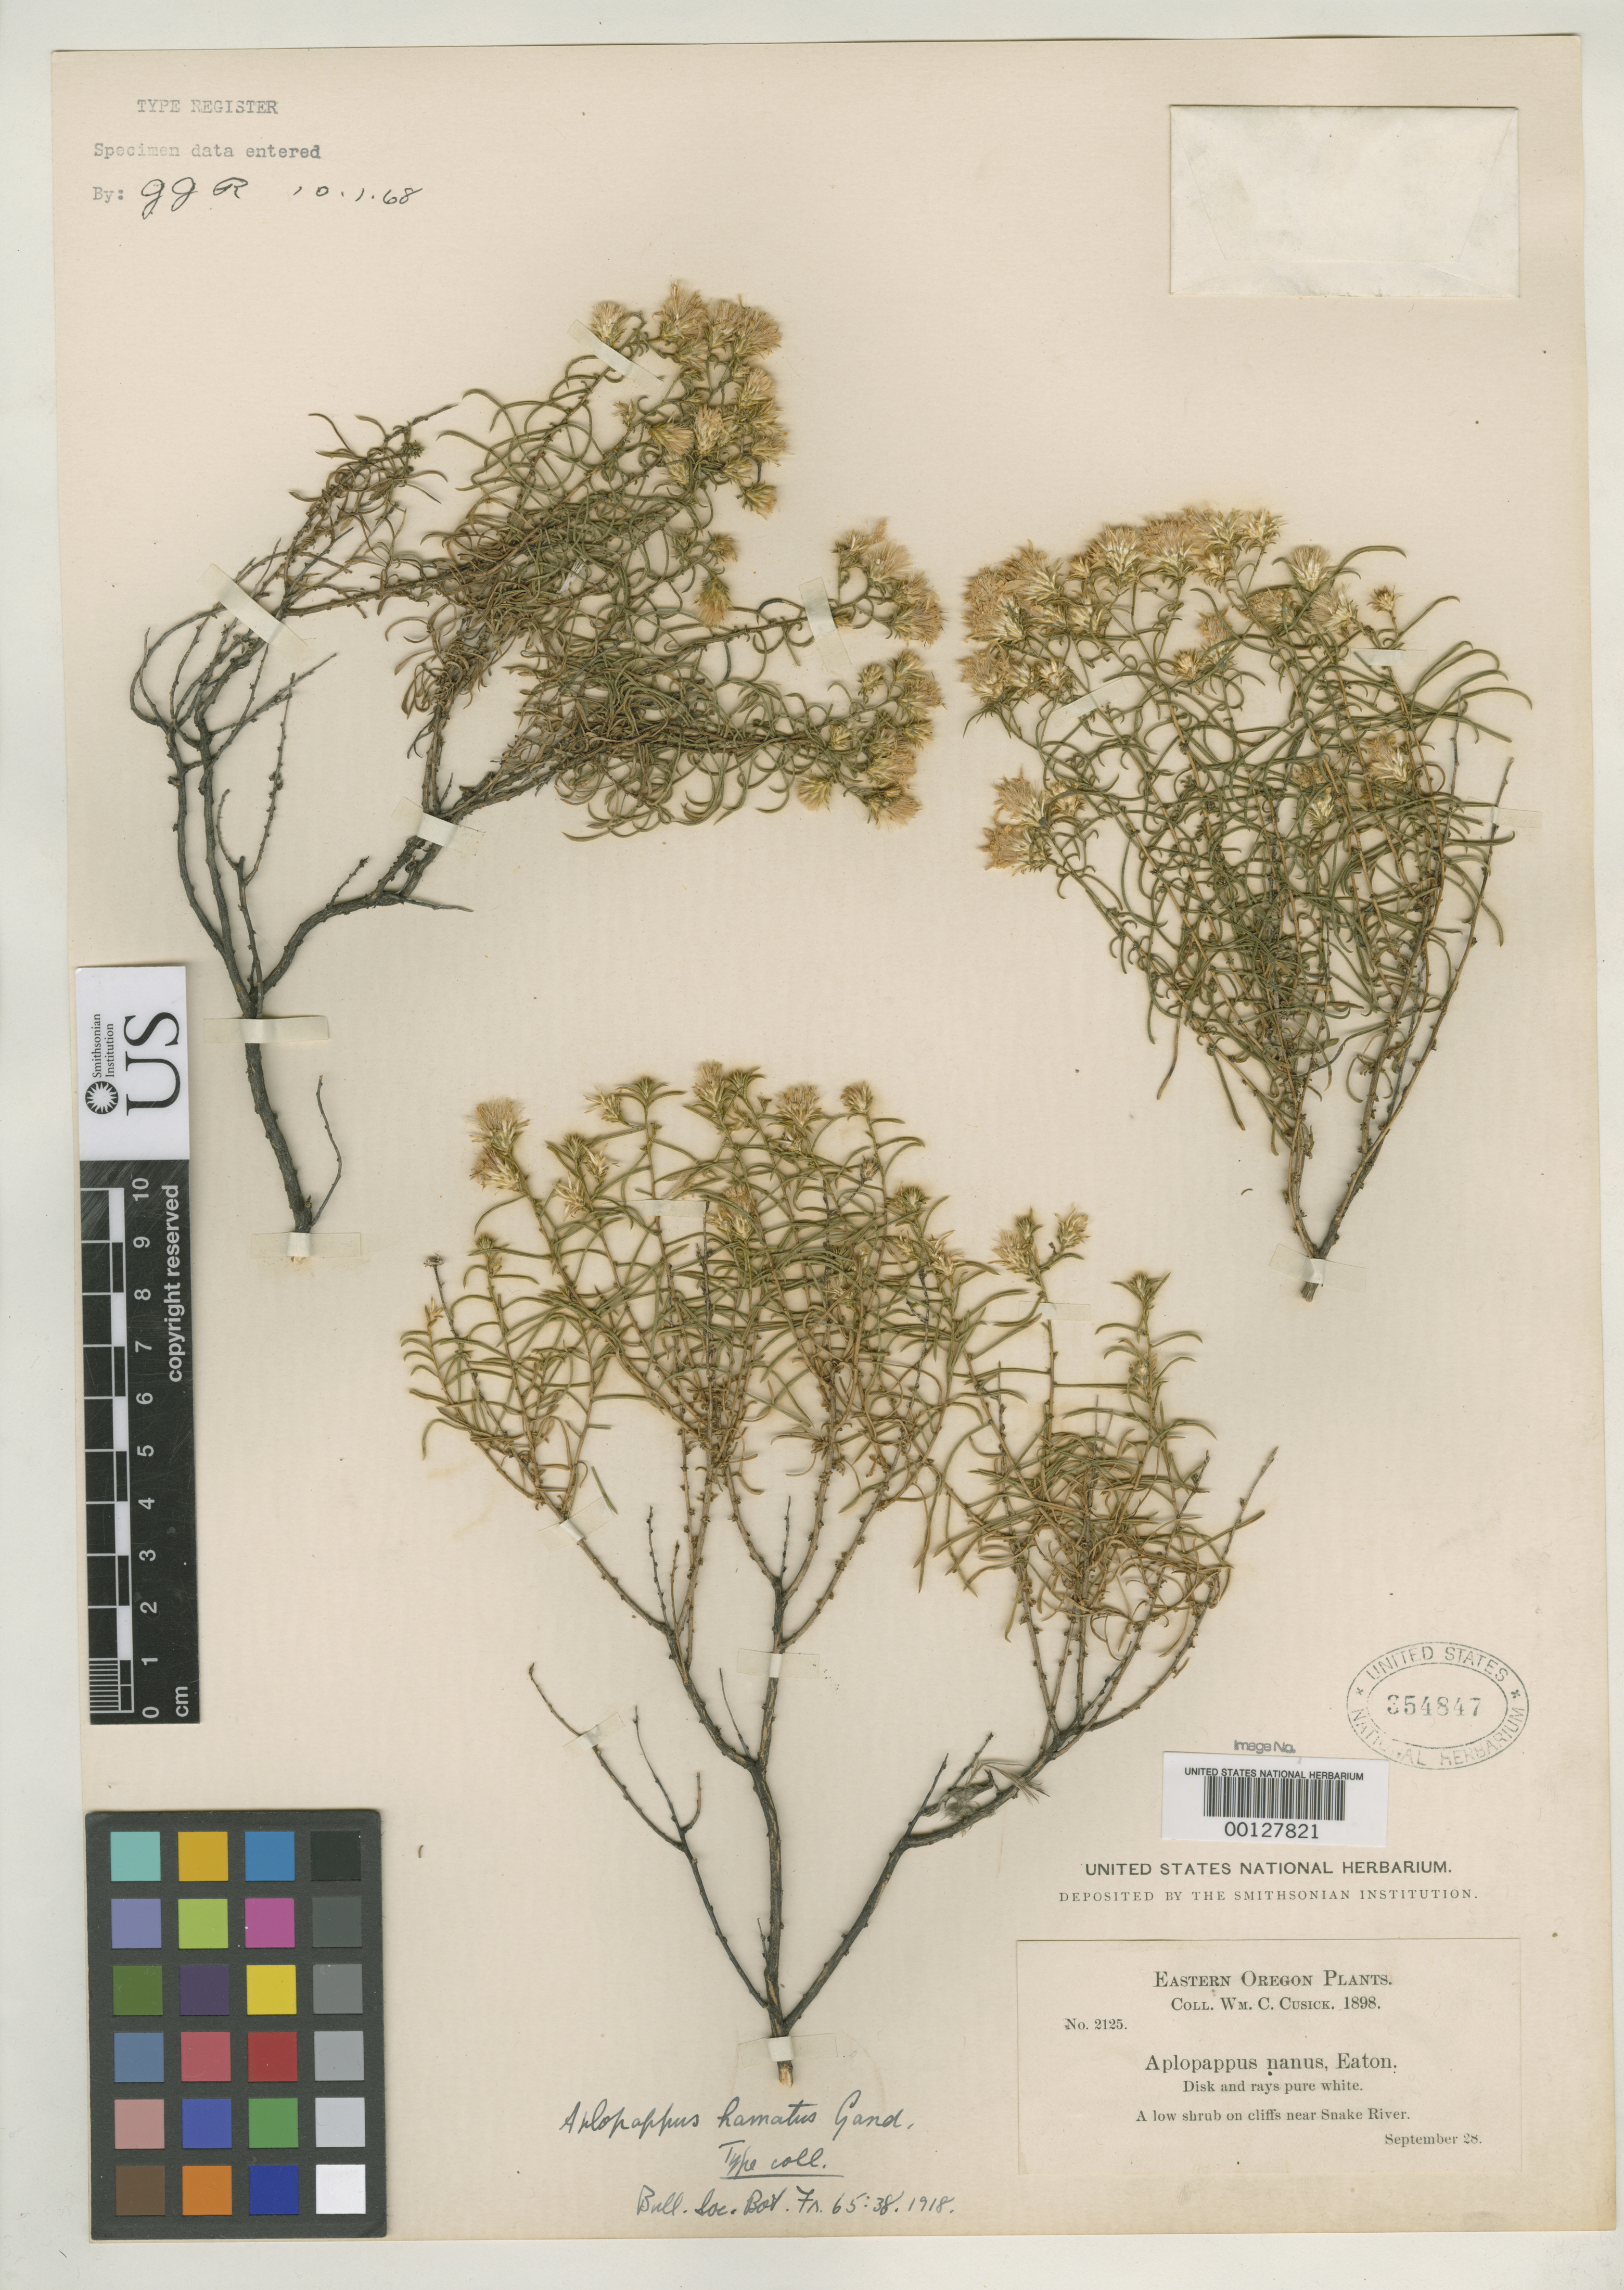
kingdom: Plantae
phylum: Tracheophyta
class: Magnoliopsida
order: Asterales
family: Asteraceae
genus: Haplopappus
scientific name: Haplopappus hamatus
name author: Gand.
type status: Isotype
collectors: W. C. Cusick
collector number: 2125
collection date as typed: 28 Sep 1898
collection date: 1898-09-28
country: United States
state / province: Oregon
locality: Snake River.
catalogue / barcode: US 354847